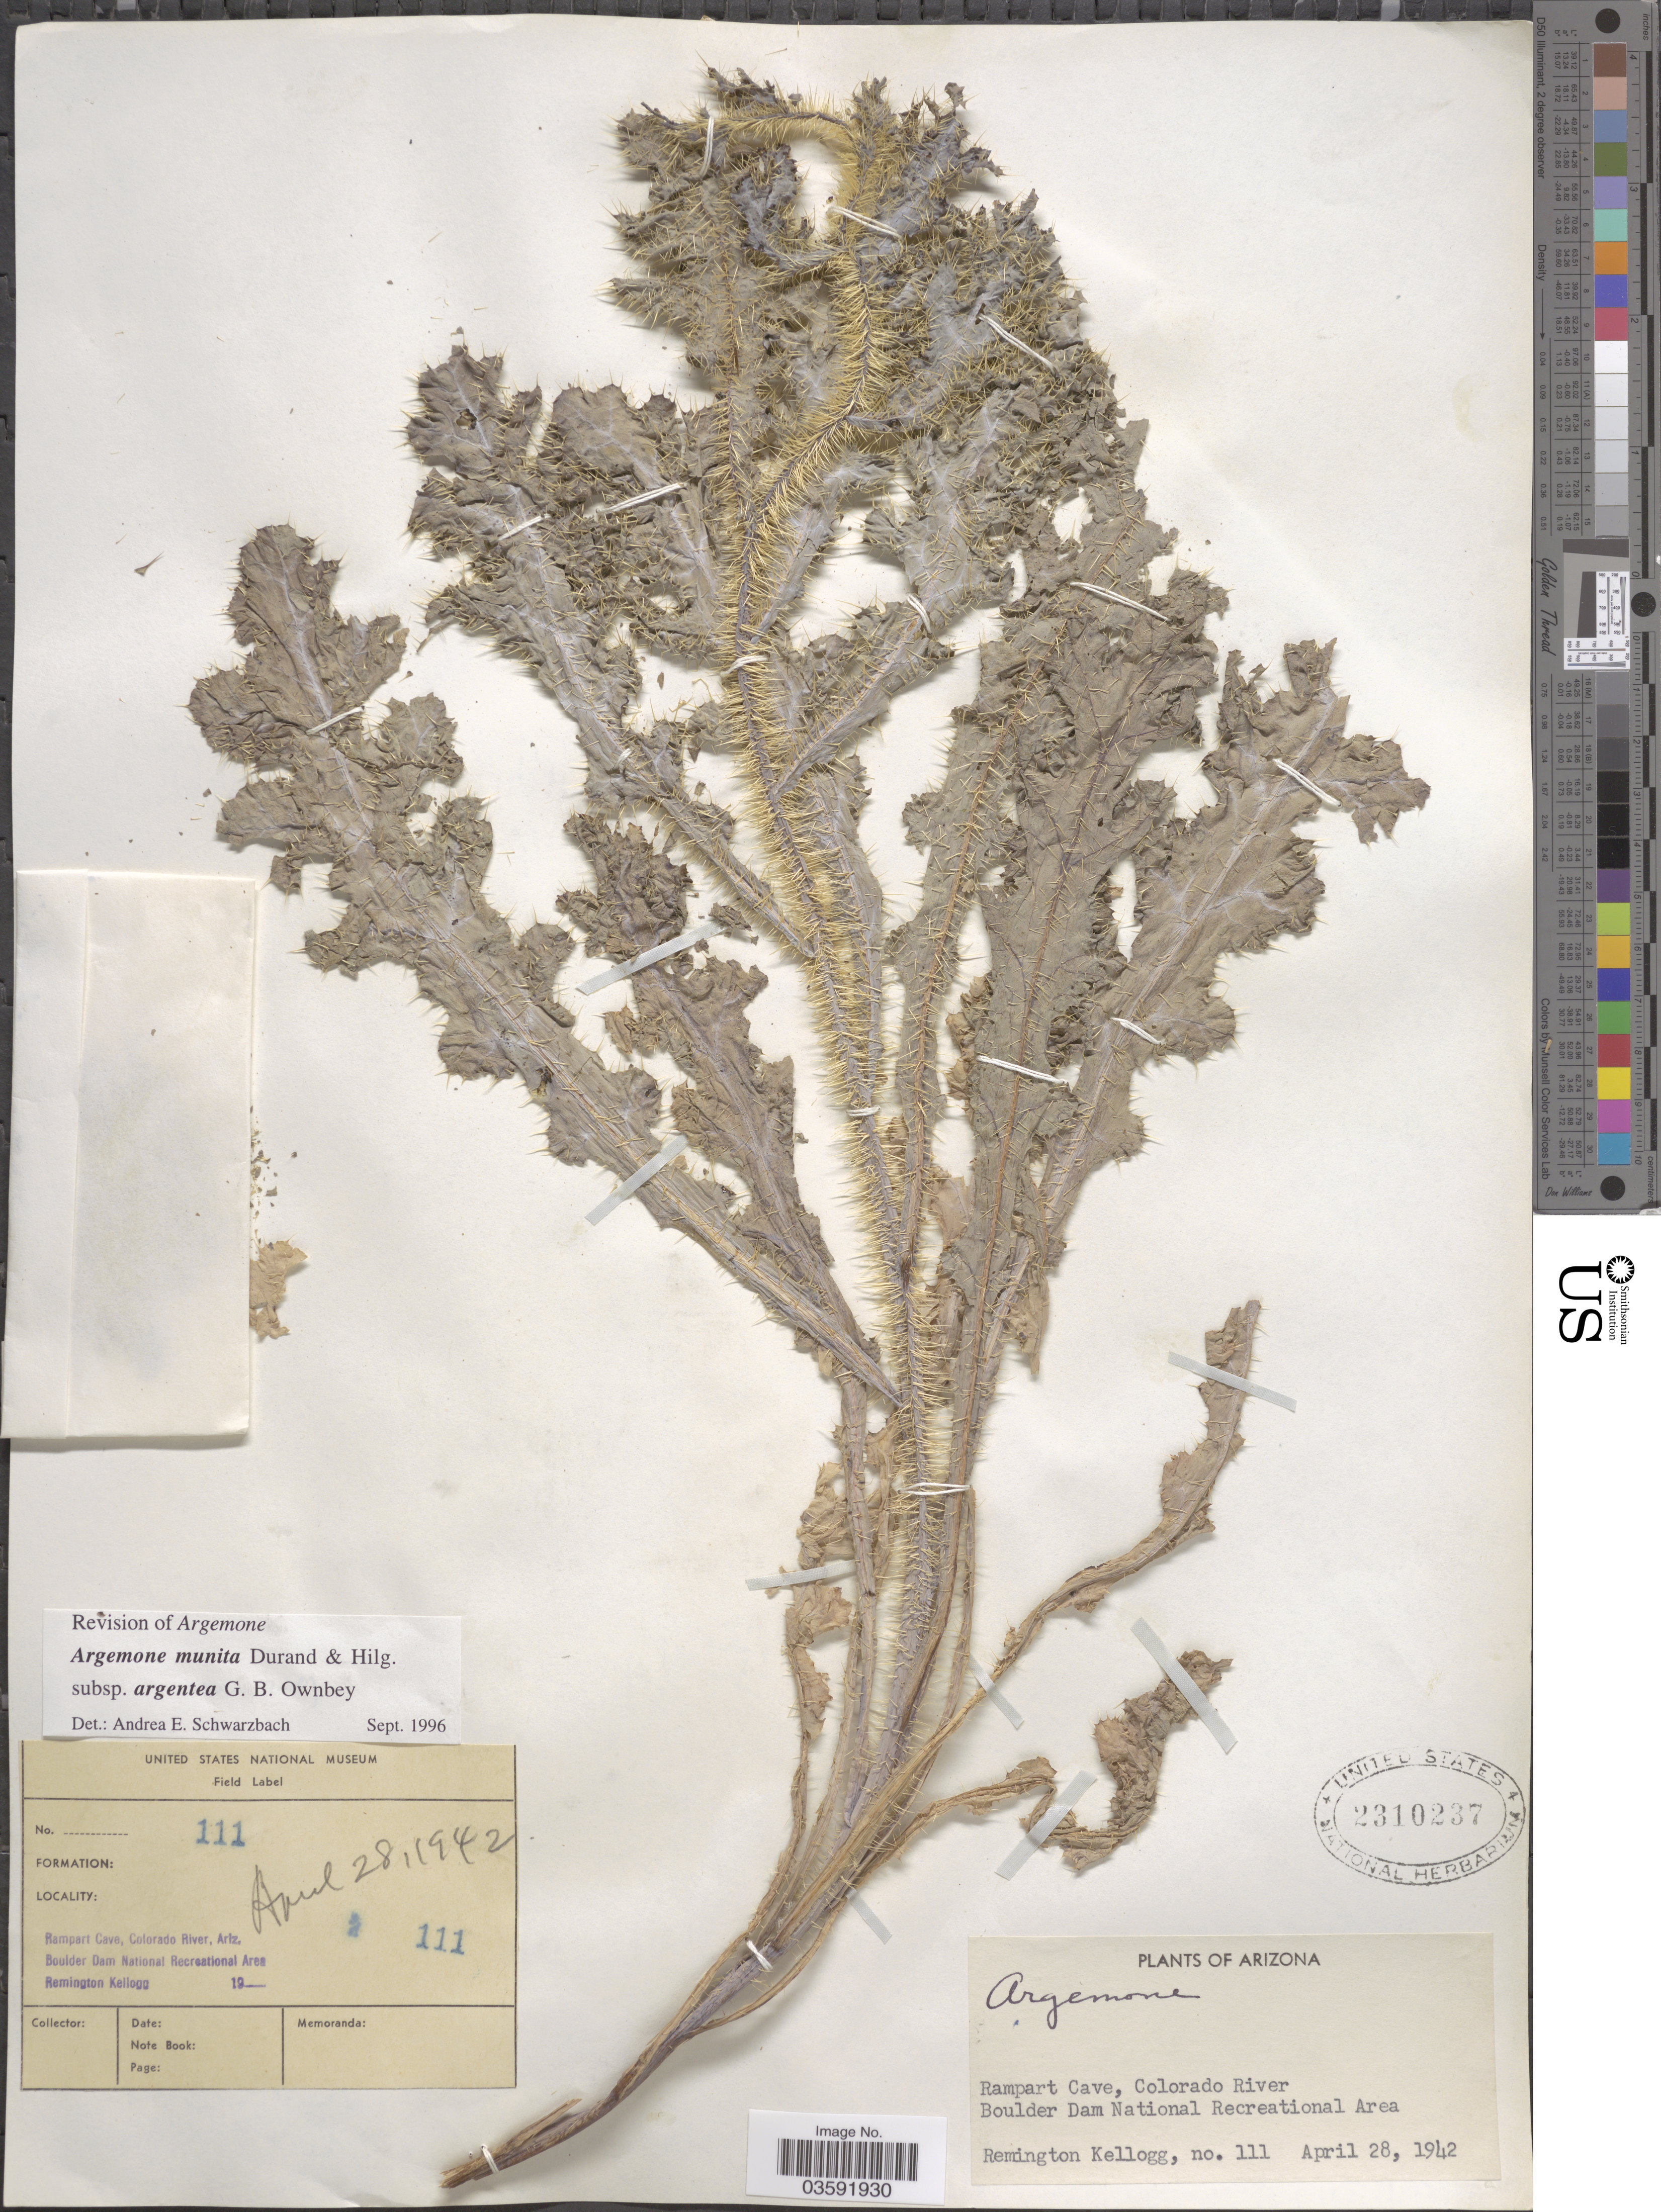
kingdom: Plantae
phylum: Tracheophyta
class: Magnoliopsida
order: Ranunculales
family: Papaveraceae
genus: Argemone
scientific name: Argemone munita subsp. argentea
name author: G.B. Ownbey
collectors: R. Kellogg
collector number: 111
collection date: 1942-04-28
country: United States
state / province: Arizona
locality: Rampart Cave, Colorado River. Boulder Dam National Recreational Area.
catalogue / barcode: US 2310237